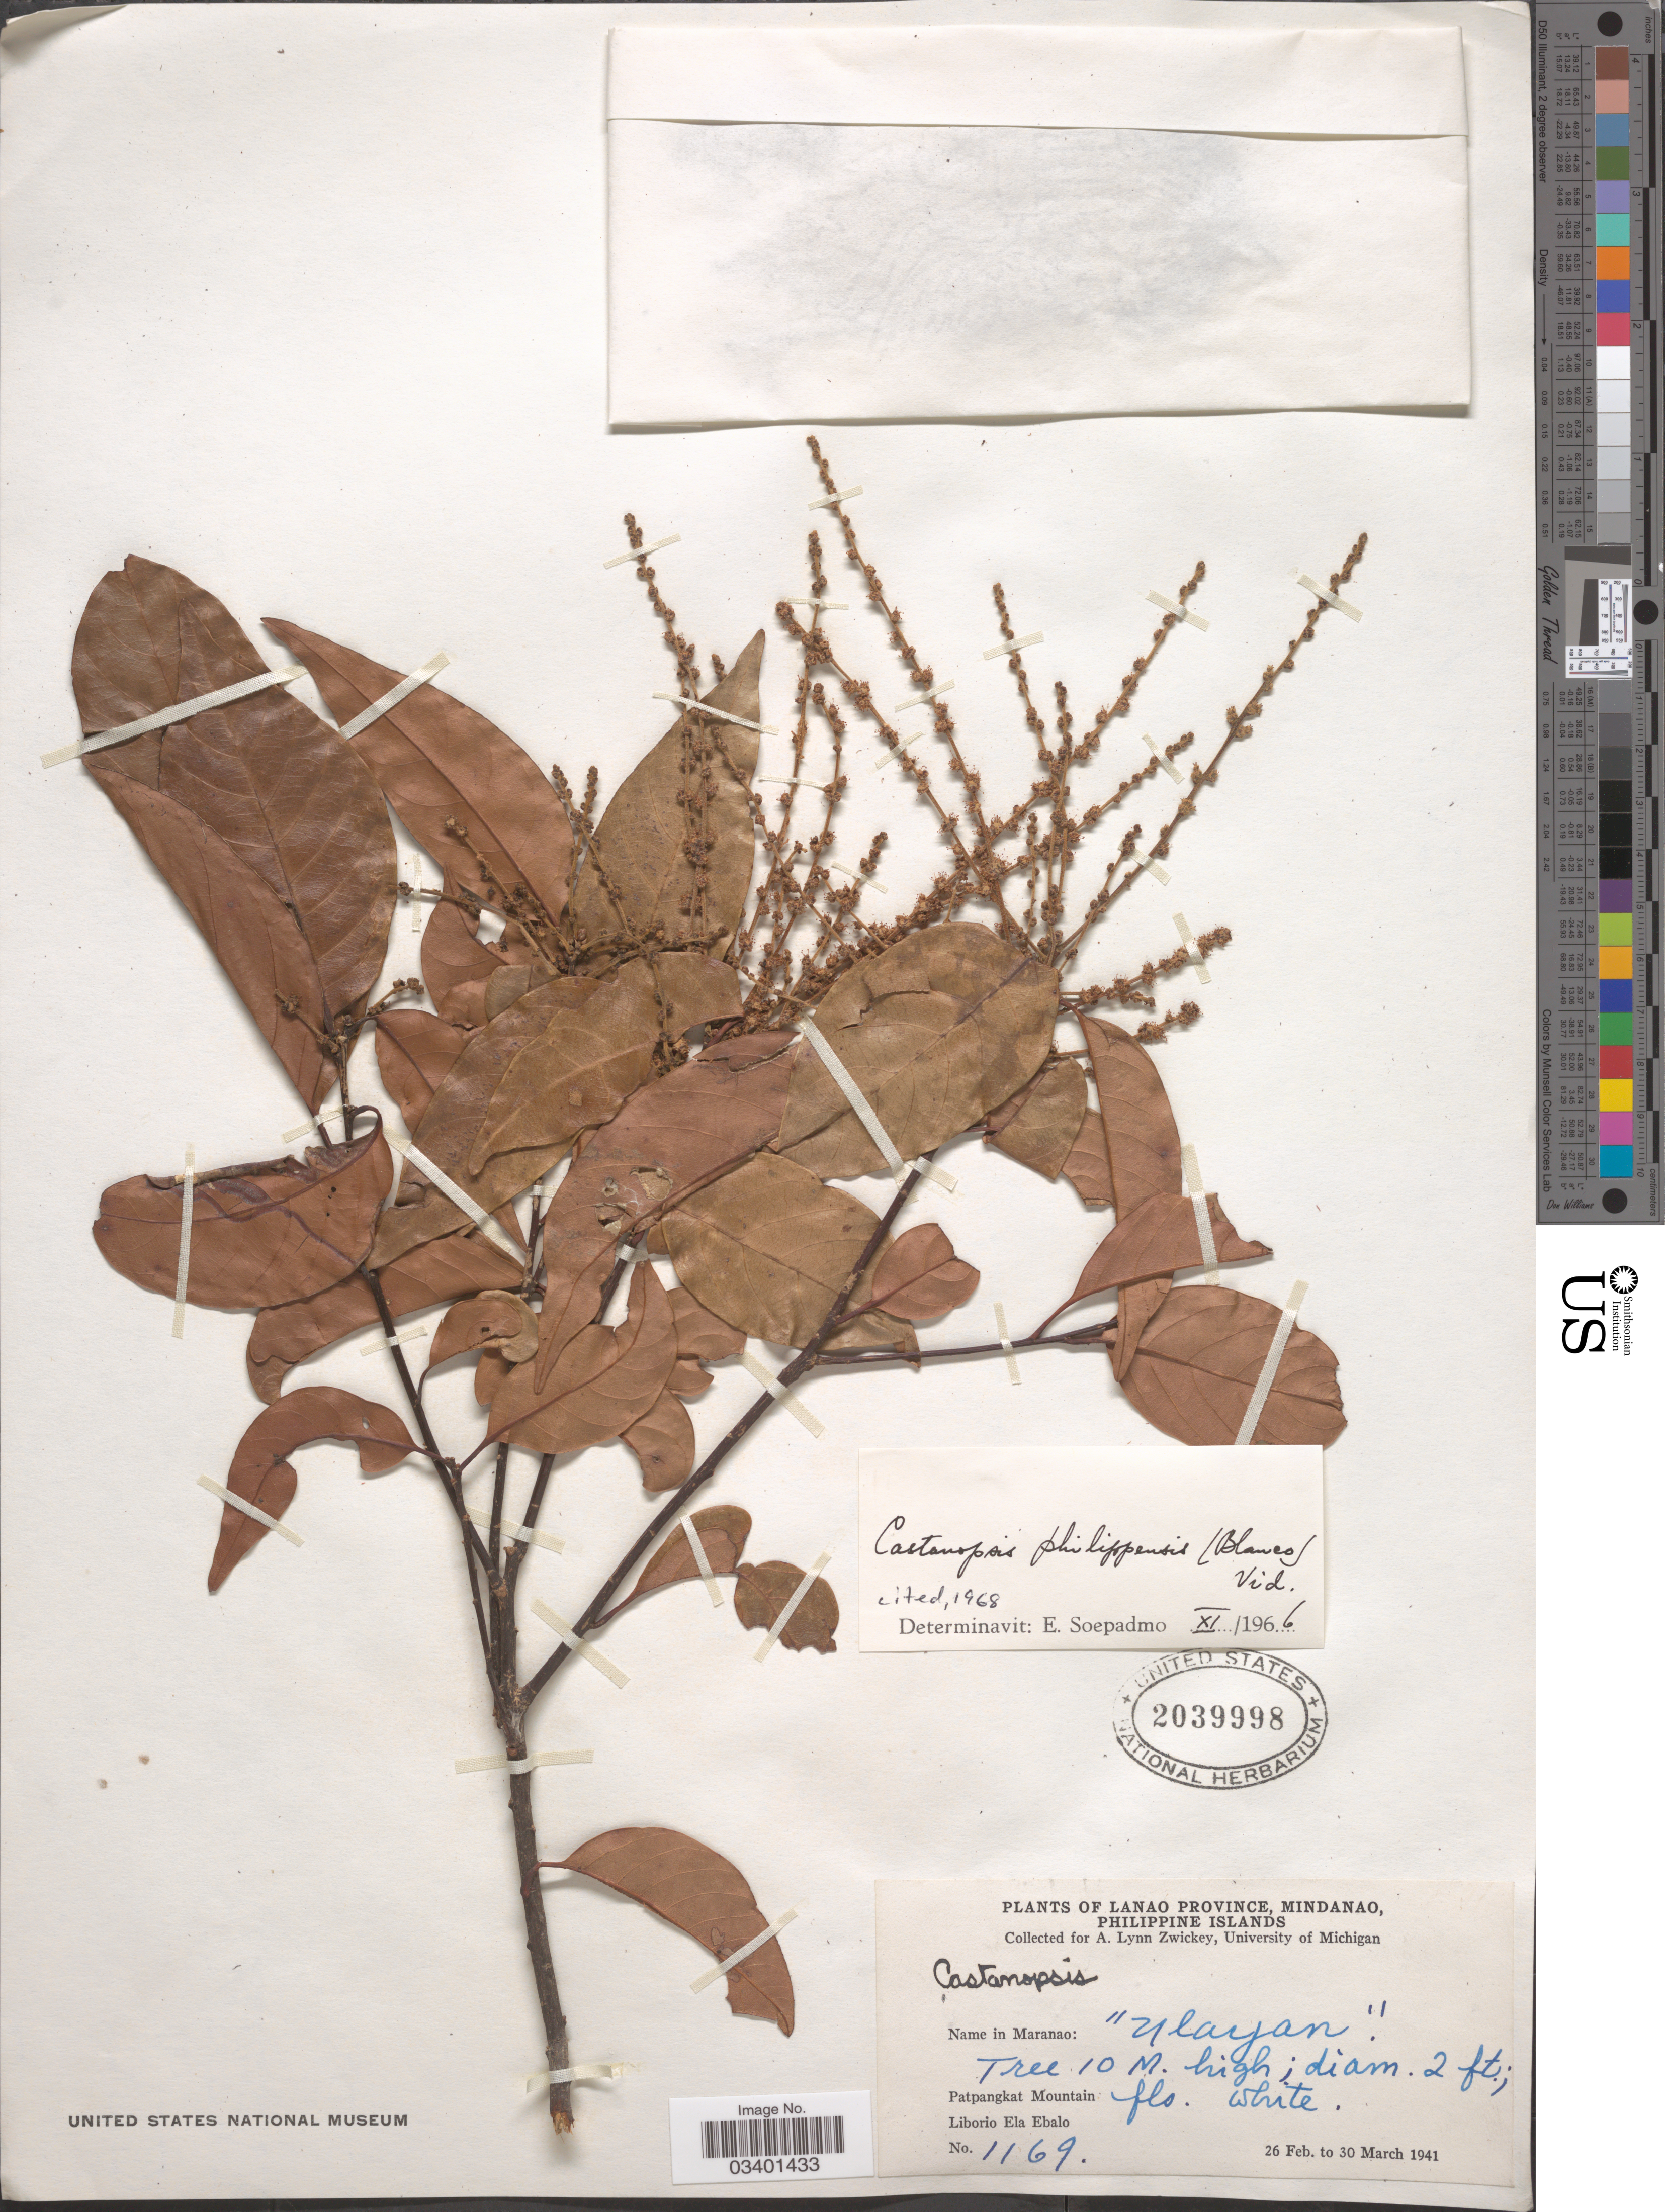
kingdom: Plantae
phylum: Tracheophyta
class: Magnoliopsida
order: Fagales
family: Fagaceae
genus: Castanopsis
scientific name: Castanopsis philipensis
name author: (Blanco) Vidal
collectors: L. Ebalo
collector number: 1169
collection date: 1941-02-26/1941-03-30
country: Philippines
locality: Lanao Province, Mindanao. Patpangkat Mountain.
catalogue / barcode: US 2039998